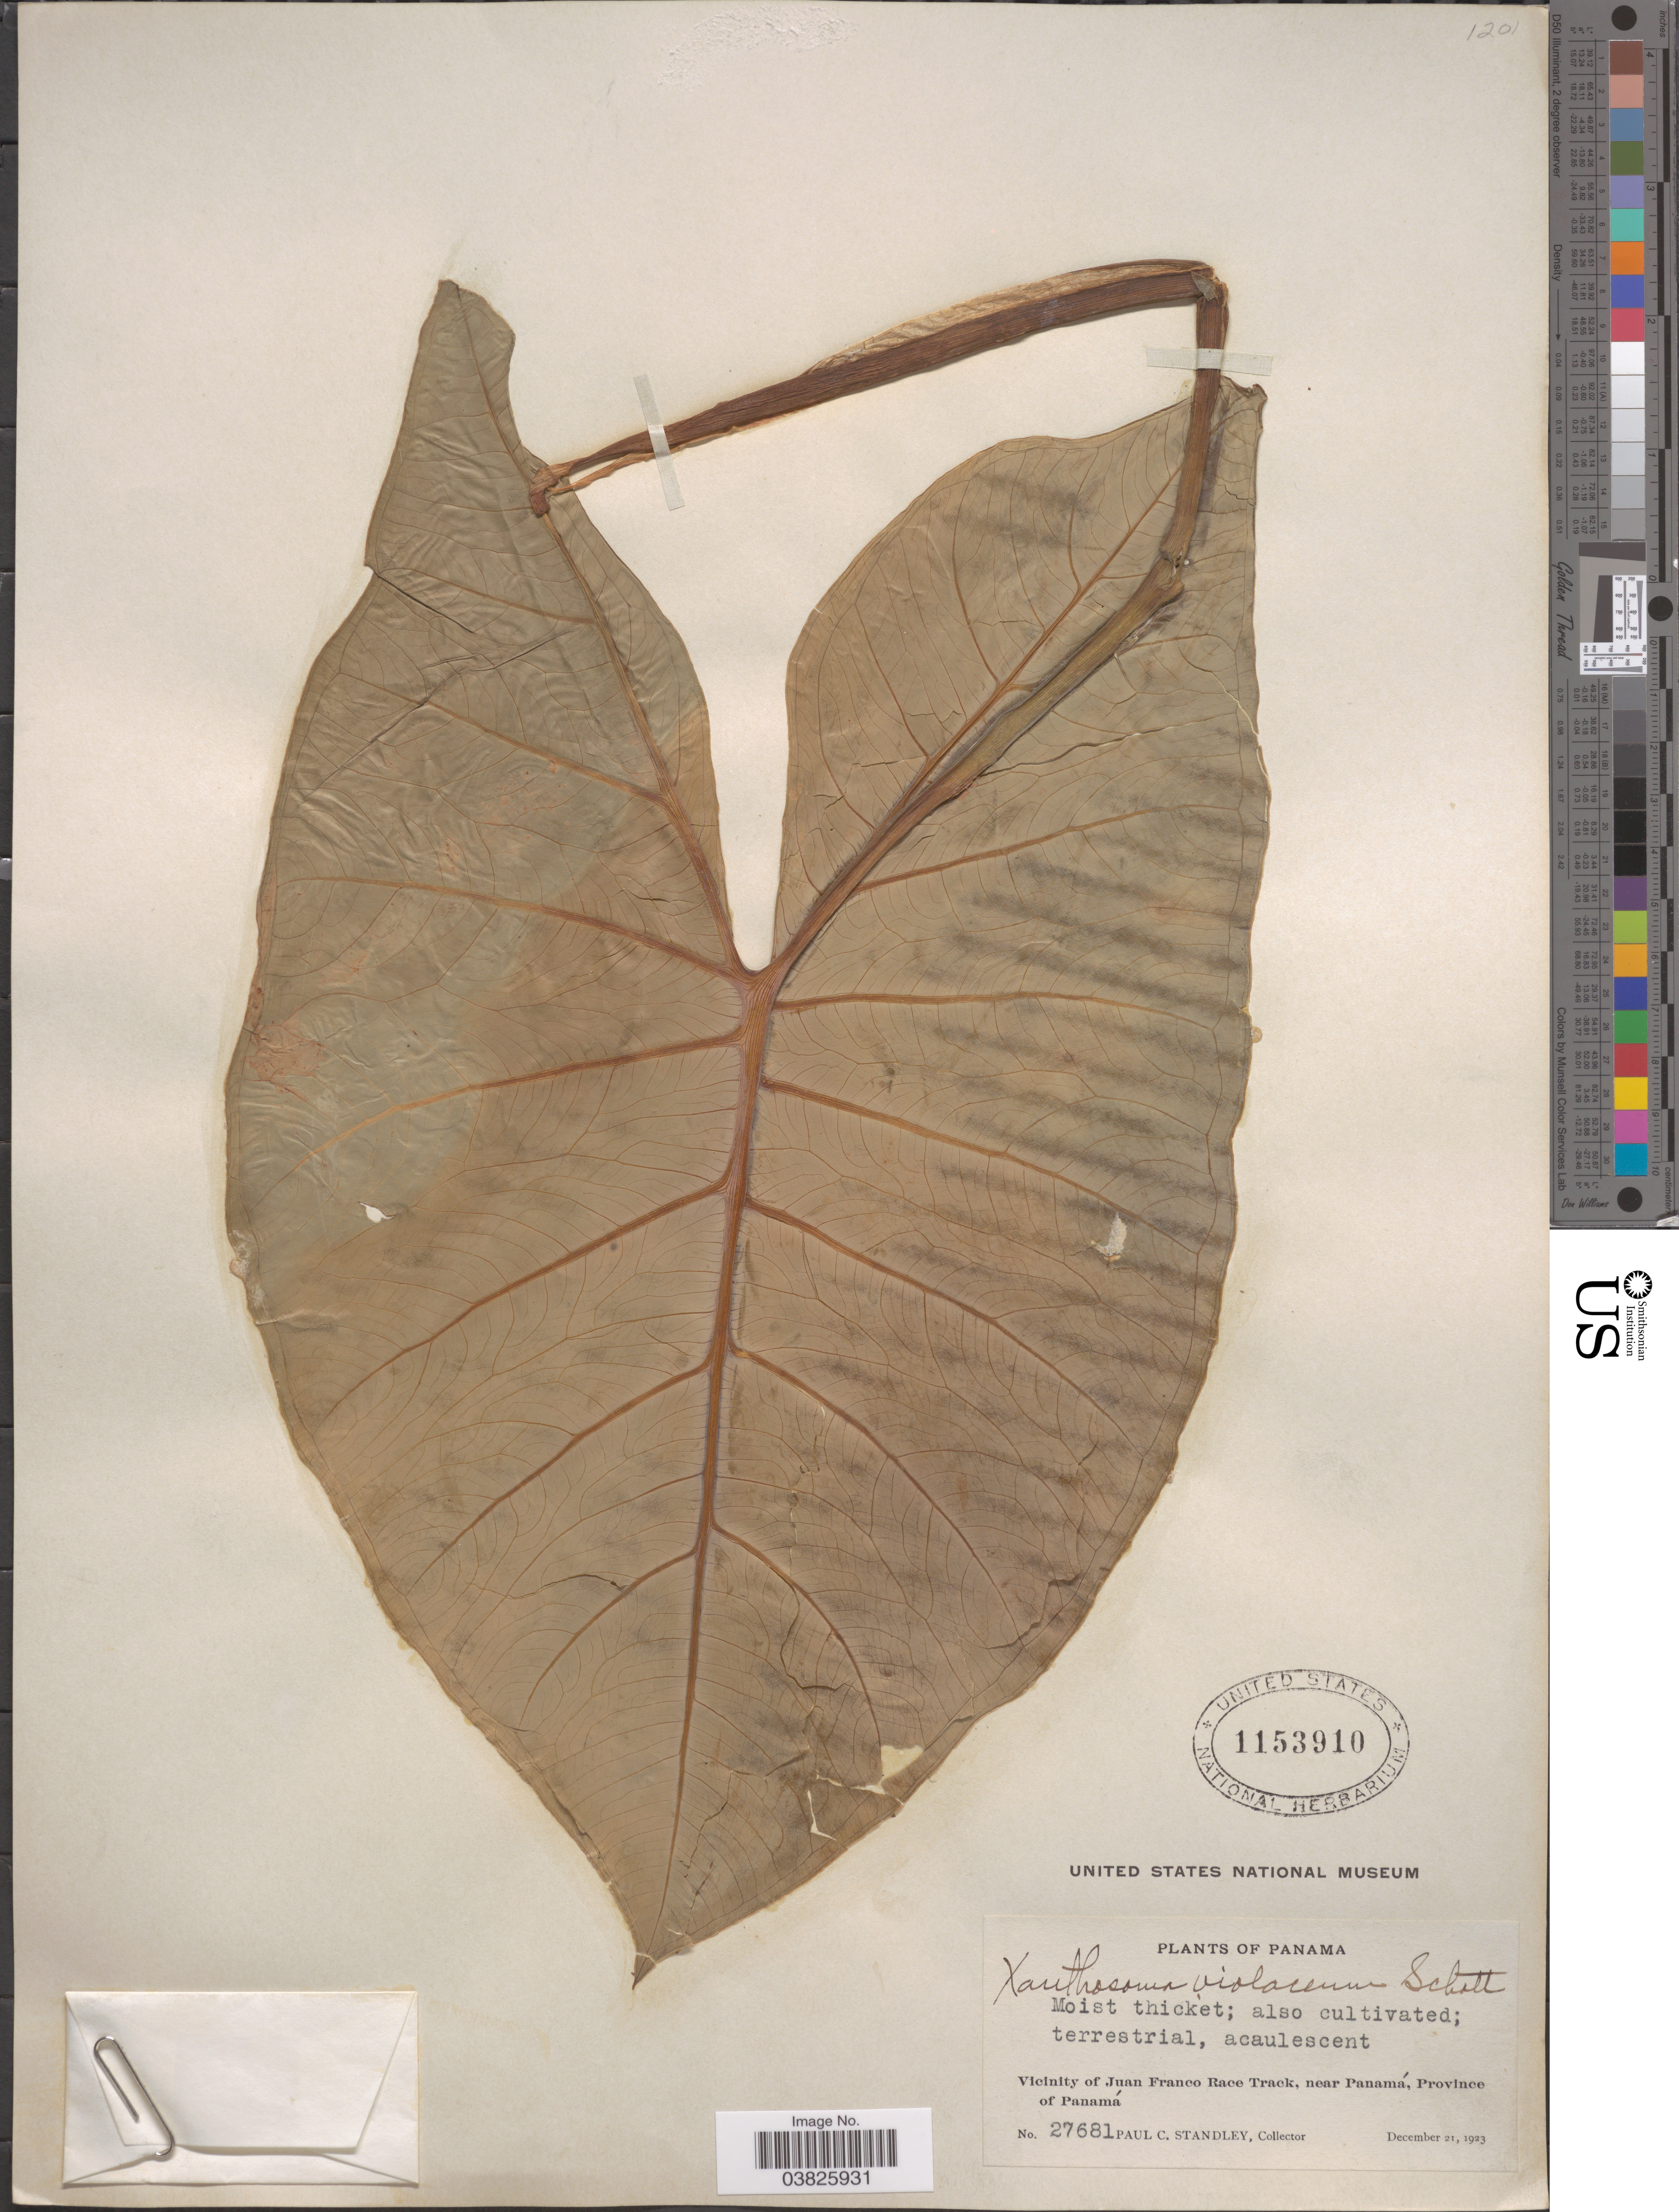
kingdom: Plantae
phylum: Tracheophyta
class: Liliopsida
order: Alismatales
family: Araceae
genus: Xanthosoma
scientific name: Xanthosoma violaceum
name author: Schott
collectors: P. C. Standley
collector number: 27681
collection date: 1923-12-21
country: Panama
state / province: Panamá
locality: Vicinity of Juan Franco Race Track, near Panamá.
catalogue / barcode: US 1153910